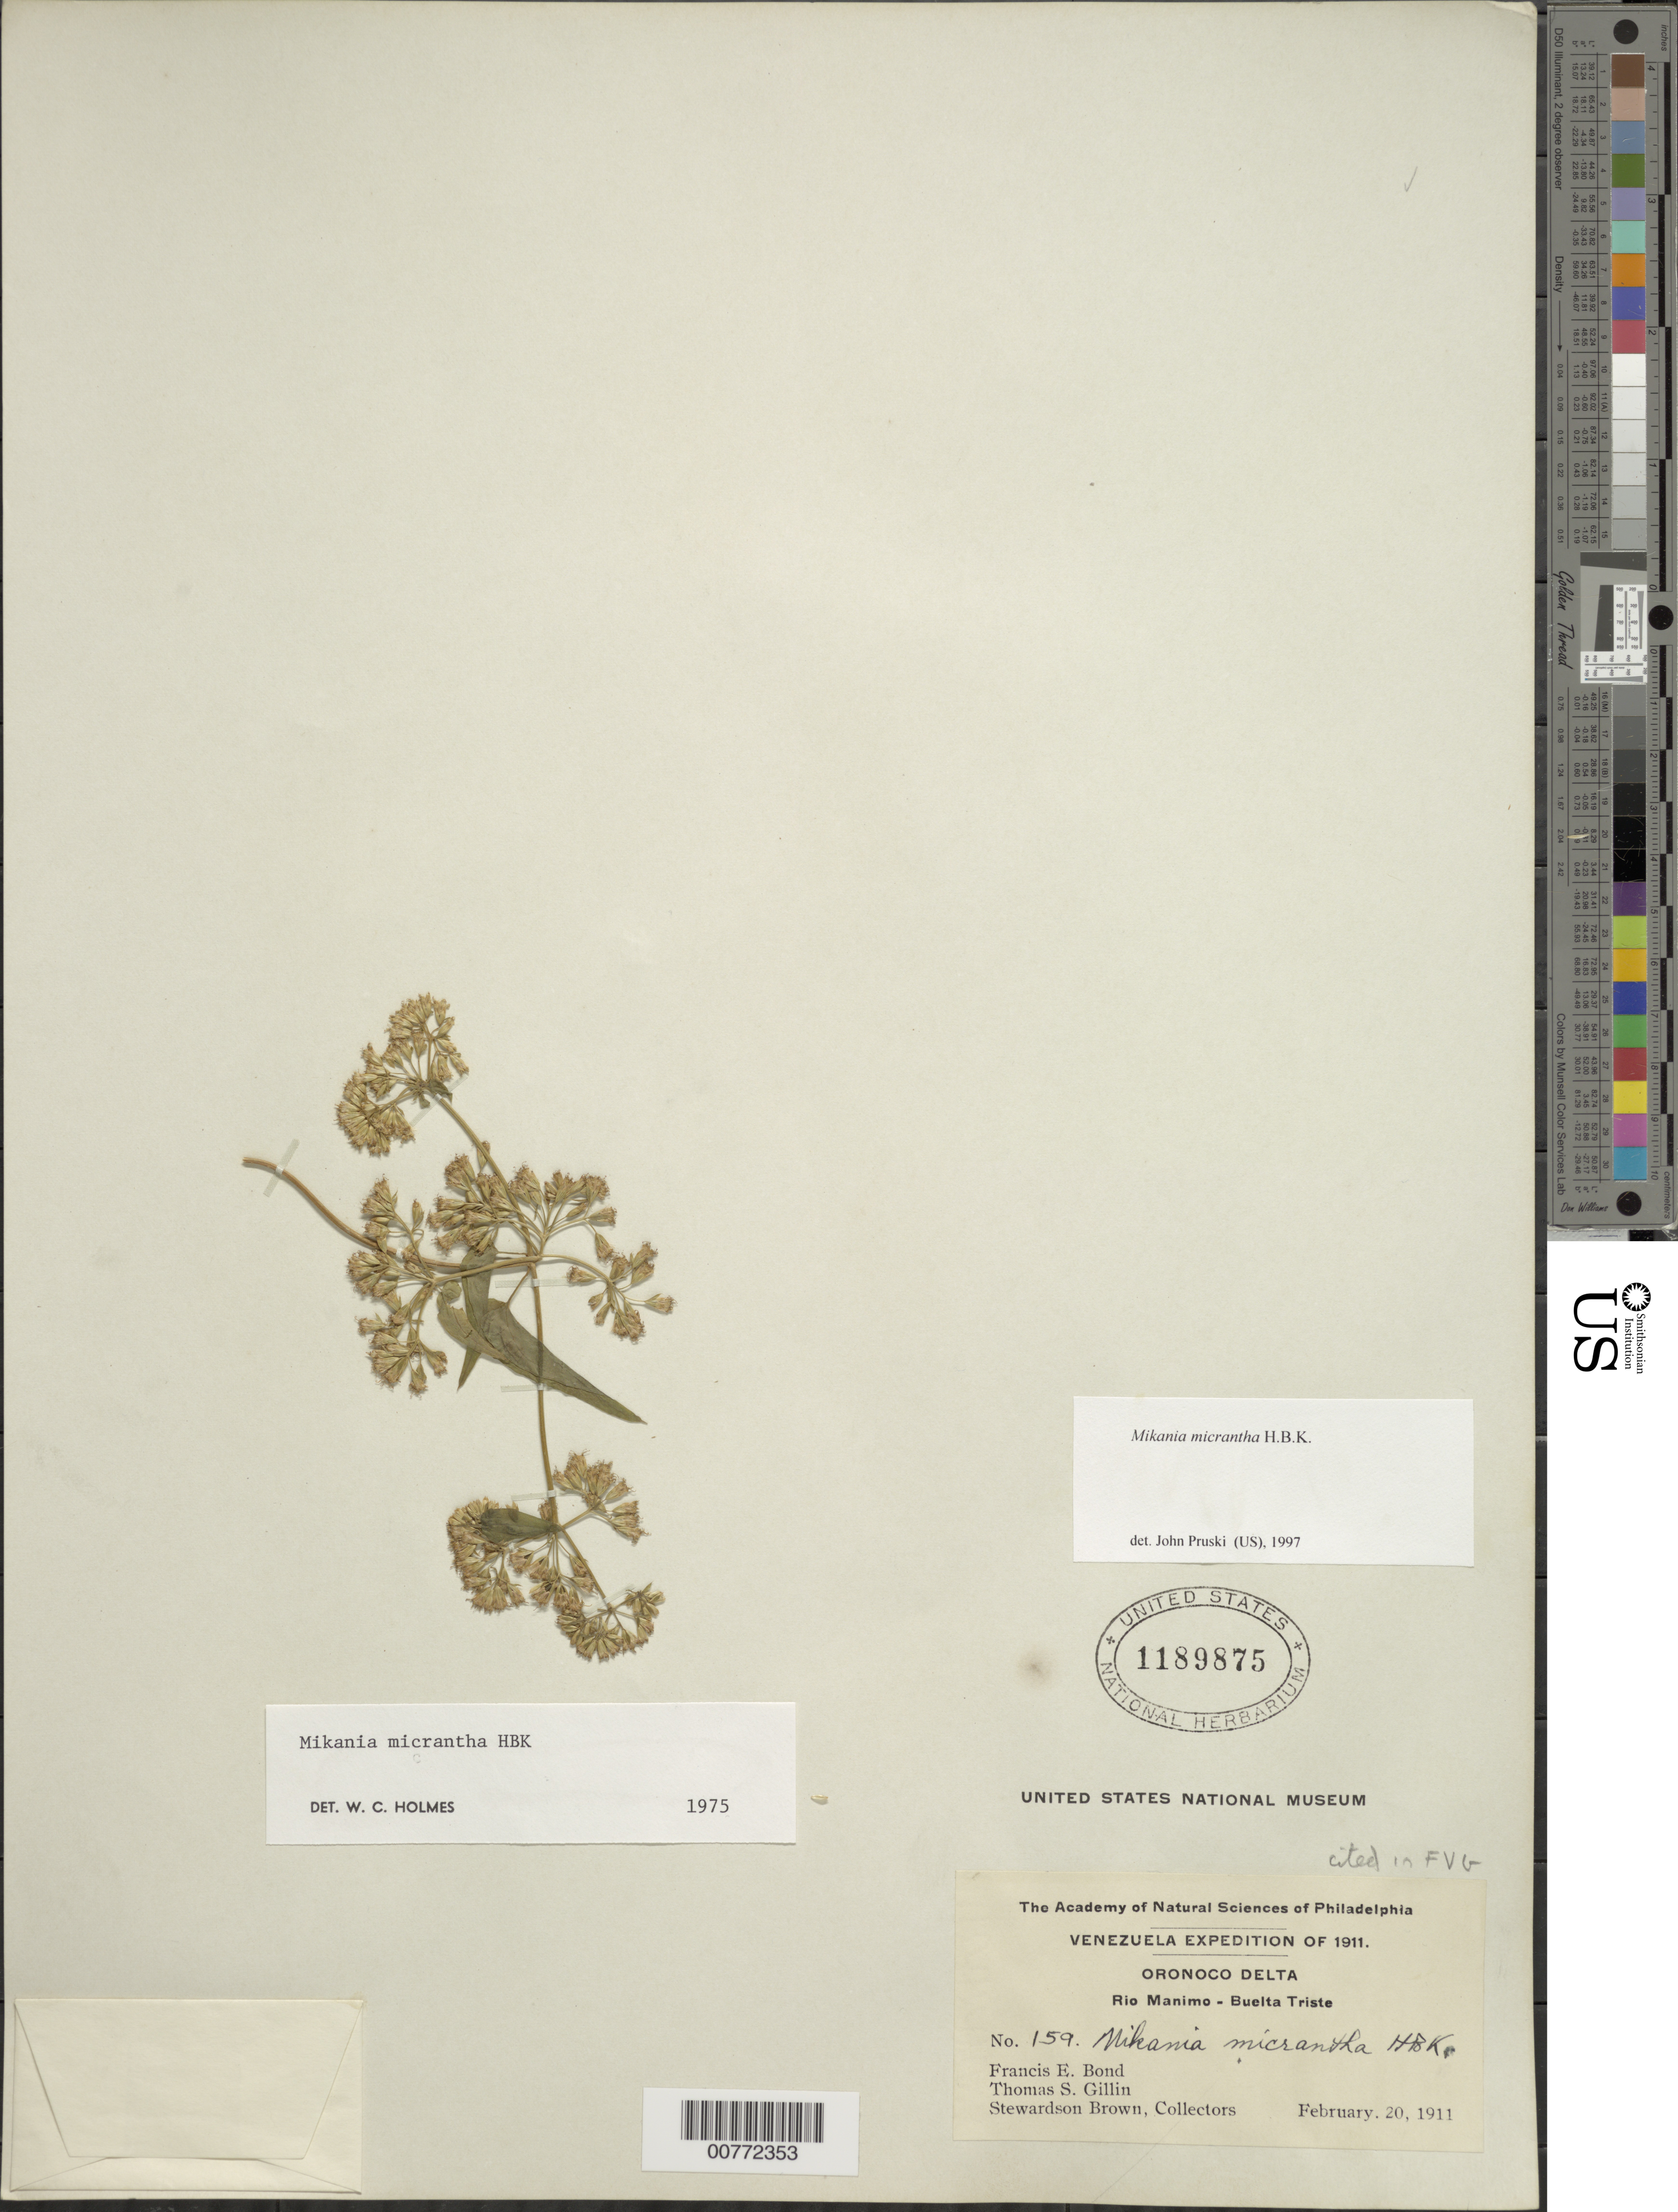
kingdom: Plantae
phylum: Tracheophyta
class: Magnoliopsida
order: Asterales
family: Asteraceae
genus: Mikania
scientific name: Mikania micrantha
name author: Kunth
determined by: Holmes, W. C.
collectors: F. Bond, T. Gillin & S. Brown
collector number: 159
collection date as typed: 20 February 1911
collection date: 1911-02-20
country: Venezuela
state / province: Delta Amacuro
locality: Orinoco Delta, along Cano Manamo near Vuelta Triste, Isla Manamito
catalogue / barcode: US 1189875